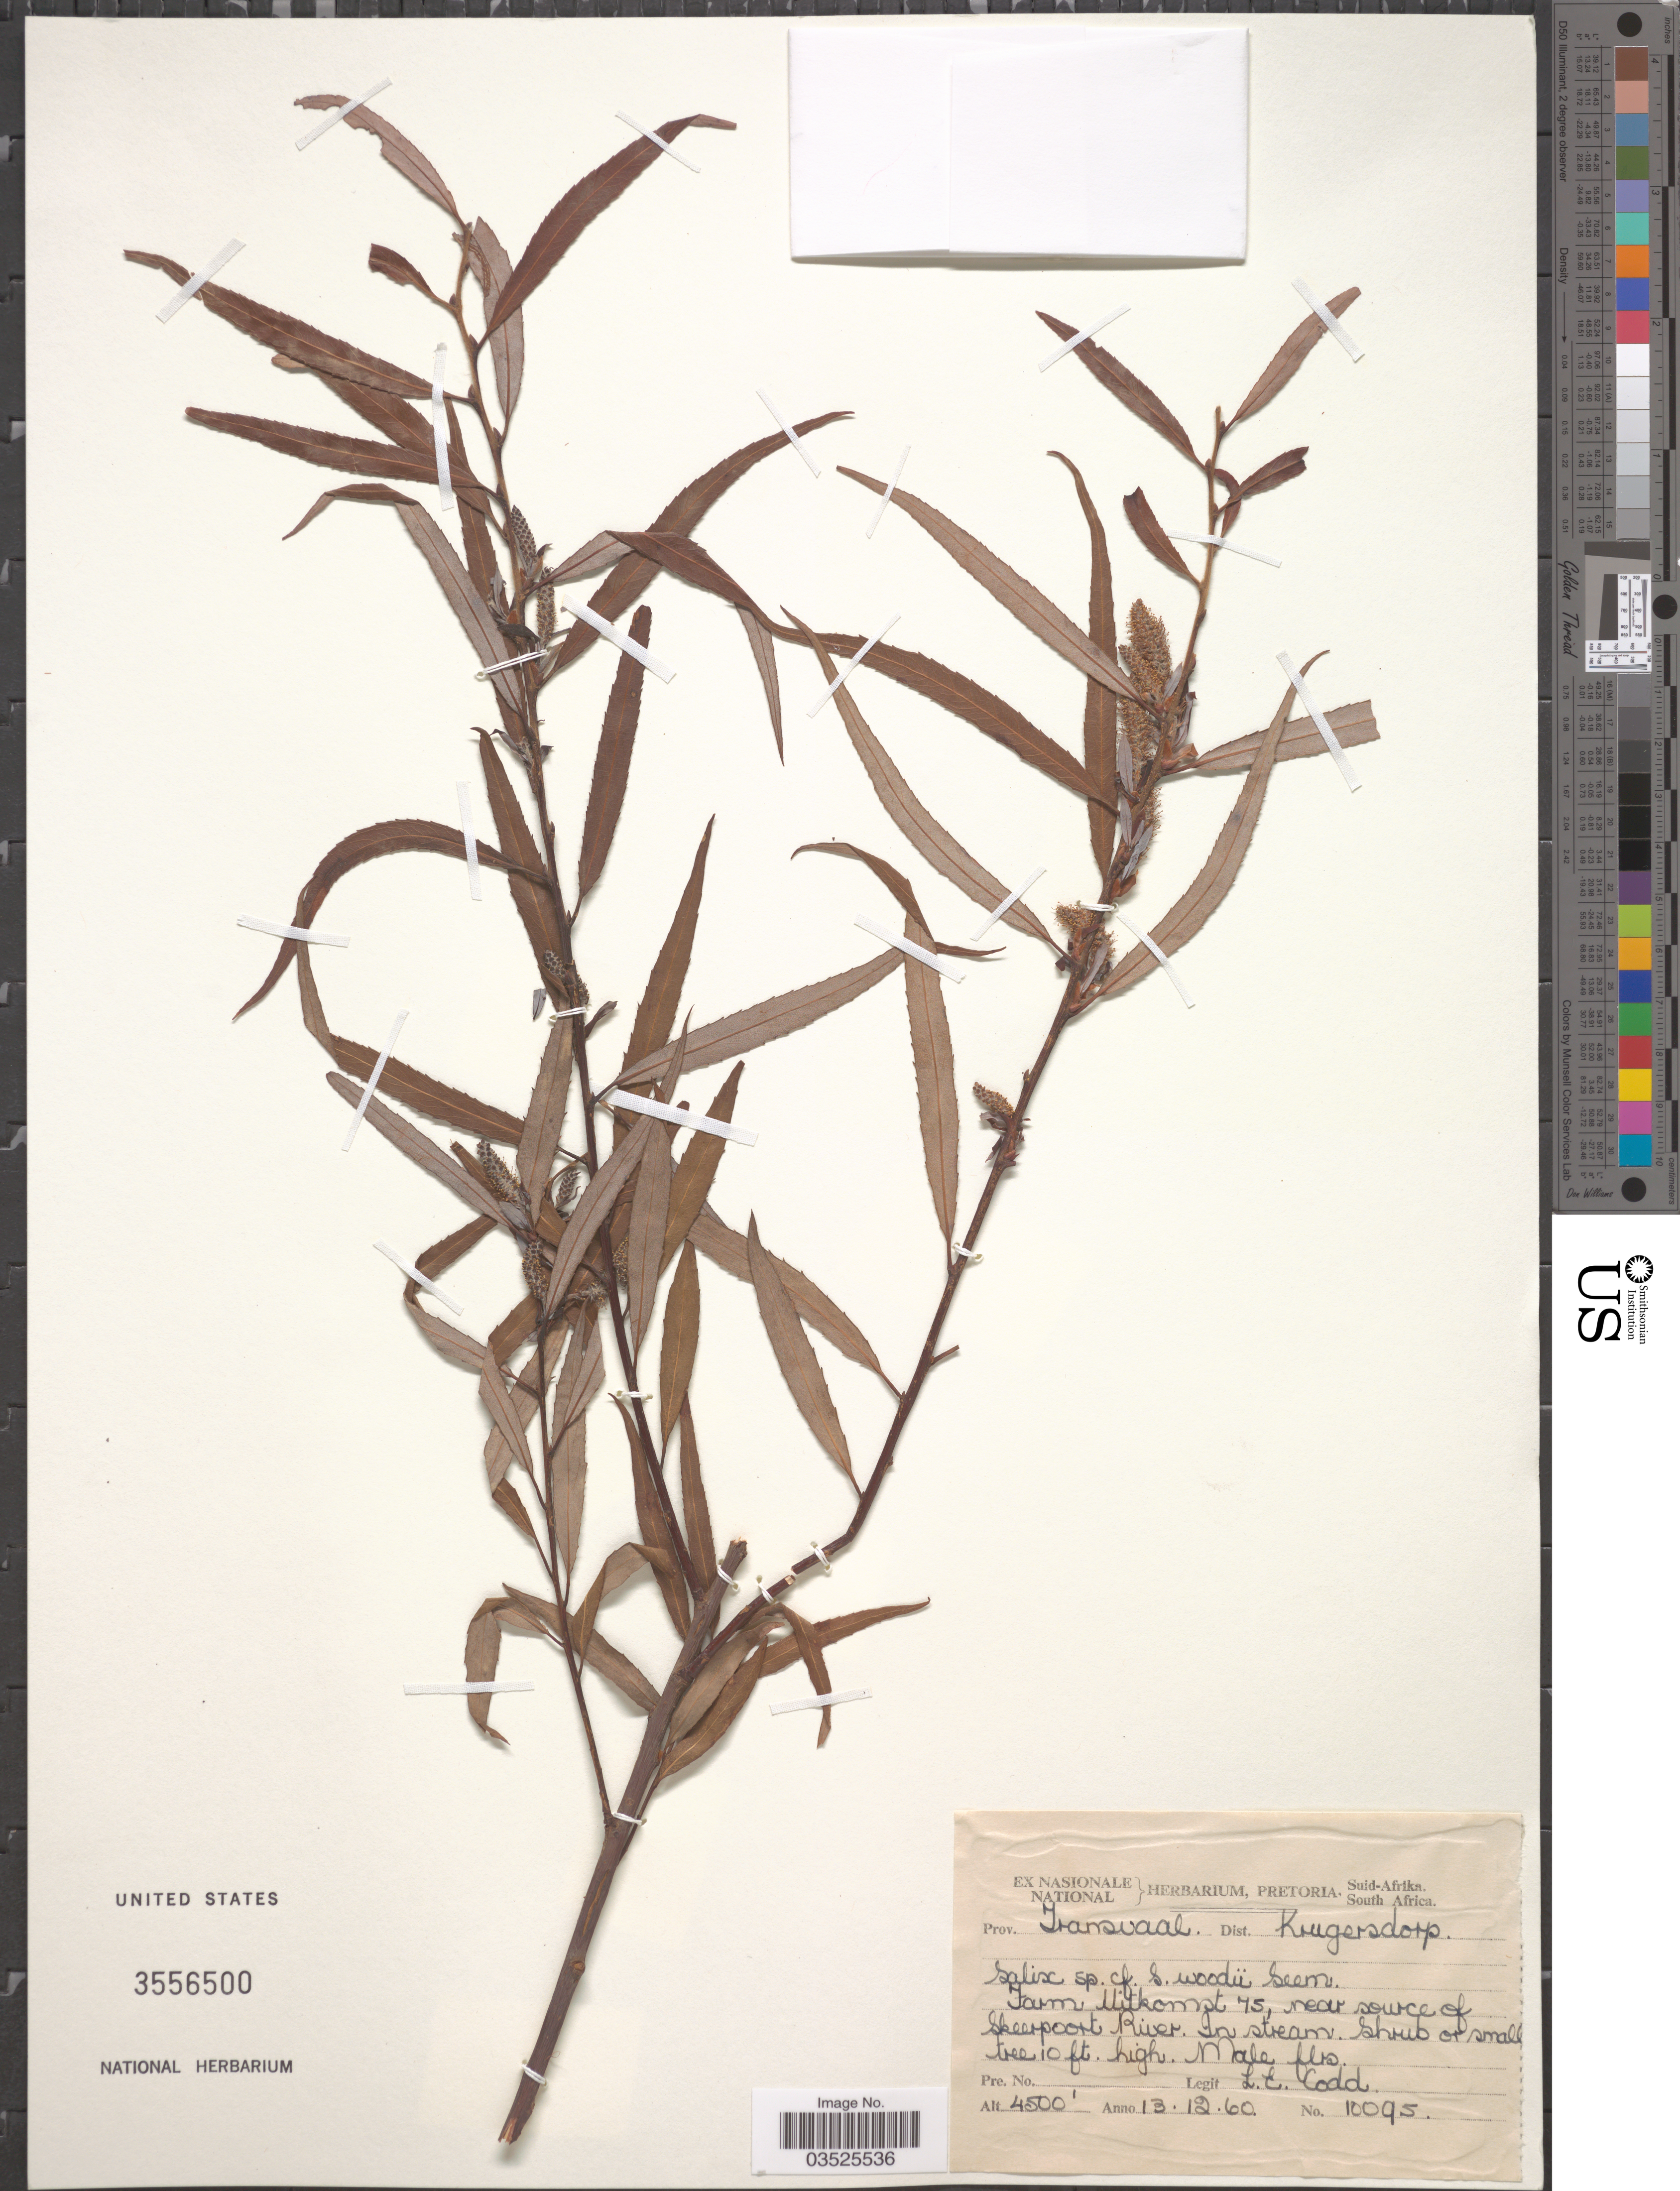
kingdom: Plantae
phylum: Tracheophyta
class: Magnoliopsida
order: Malpighiales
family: Salicaceae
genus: Salix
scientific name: Salix woodii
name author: Seemen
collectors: L. Codd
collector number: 10095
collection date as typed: Transcribed d/m/y: 13/12/60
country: South Africa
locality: Prov. Transvaal. Dist. Krugersdorp. Farm Uitkomst 75, near source of Skeerpoort River.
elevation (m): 1372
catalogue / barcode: US 3556500